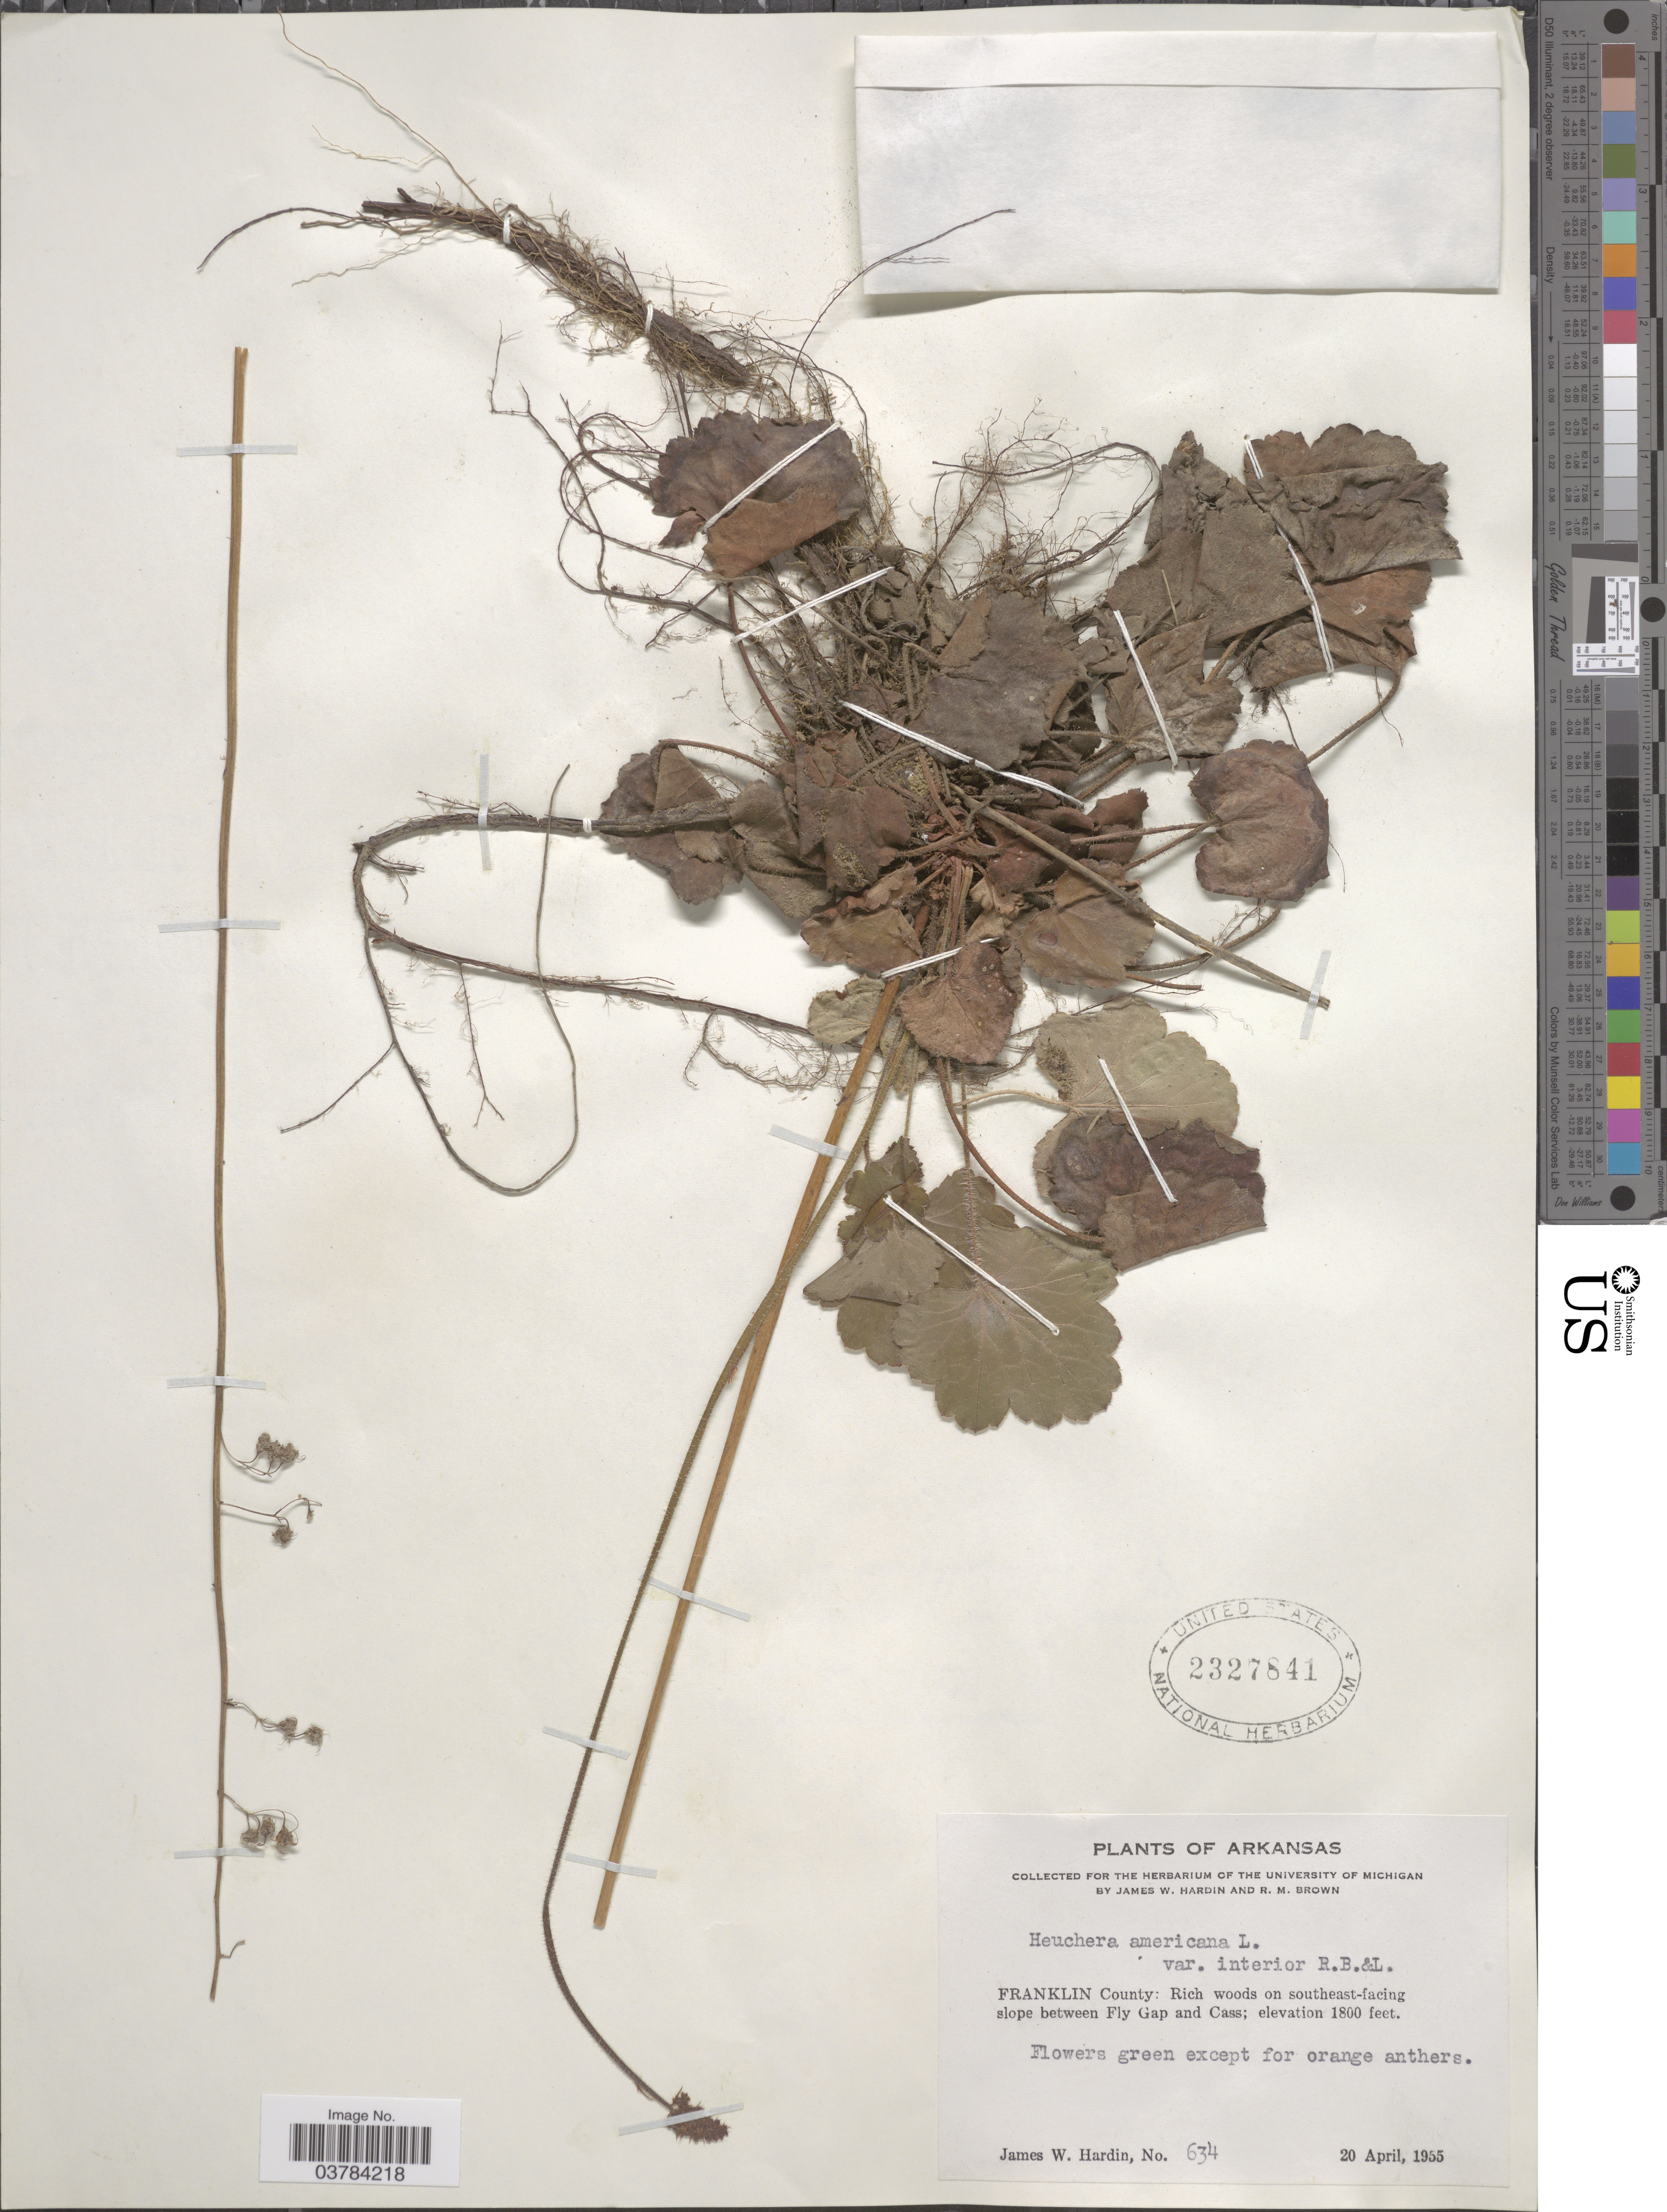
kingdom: Plantae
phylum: Tracheophyta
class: Magnoliopsida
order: Saxifragales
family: Saxifragaceae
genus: Heuchera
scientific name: Heuchera americana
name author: L.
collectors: J. W. Hardin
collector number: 634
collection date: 1955-04-20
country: United States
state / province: Alaska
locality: Franklin County: Rich woods on southeast-facing slope between Fly Gap and Cass.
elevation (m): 549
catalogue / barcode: US 2327841